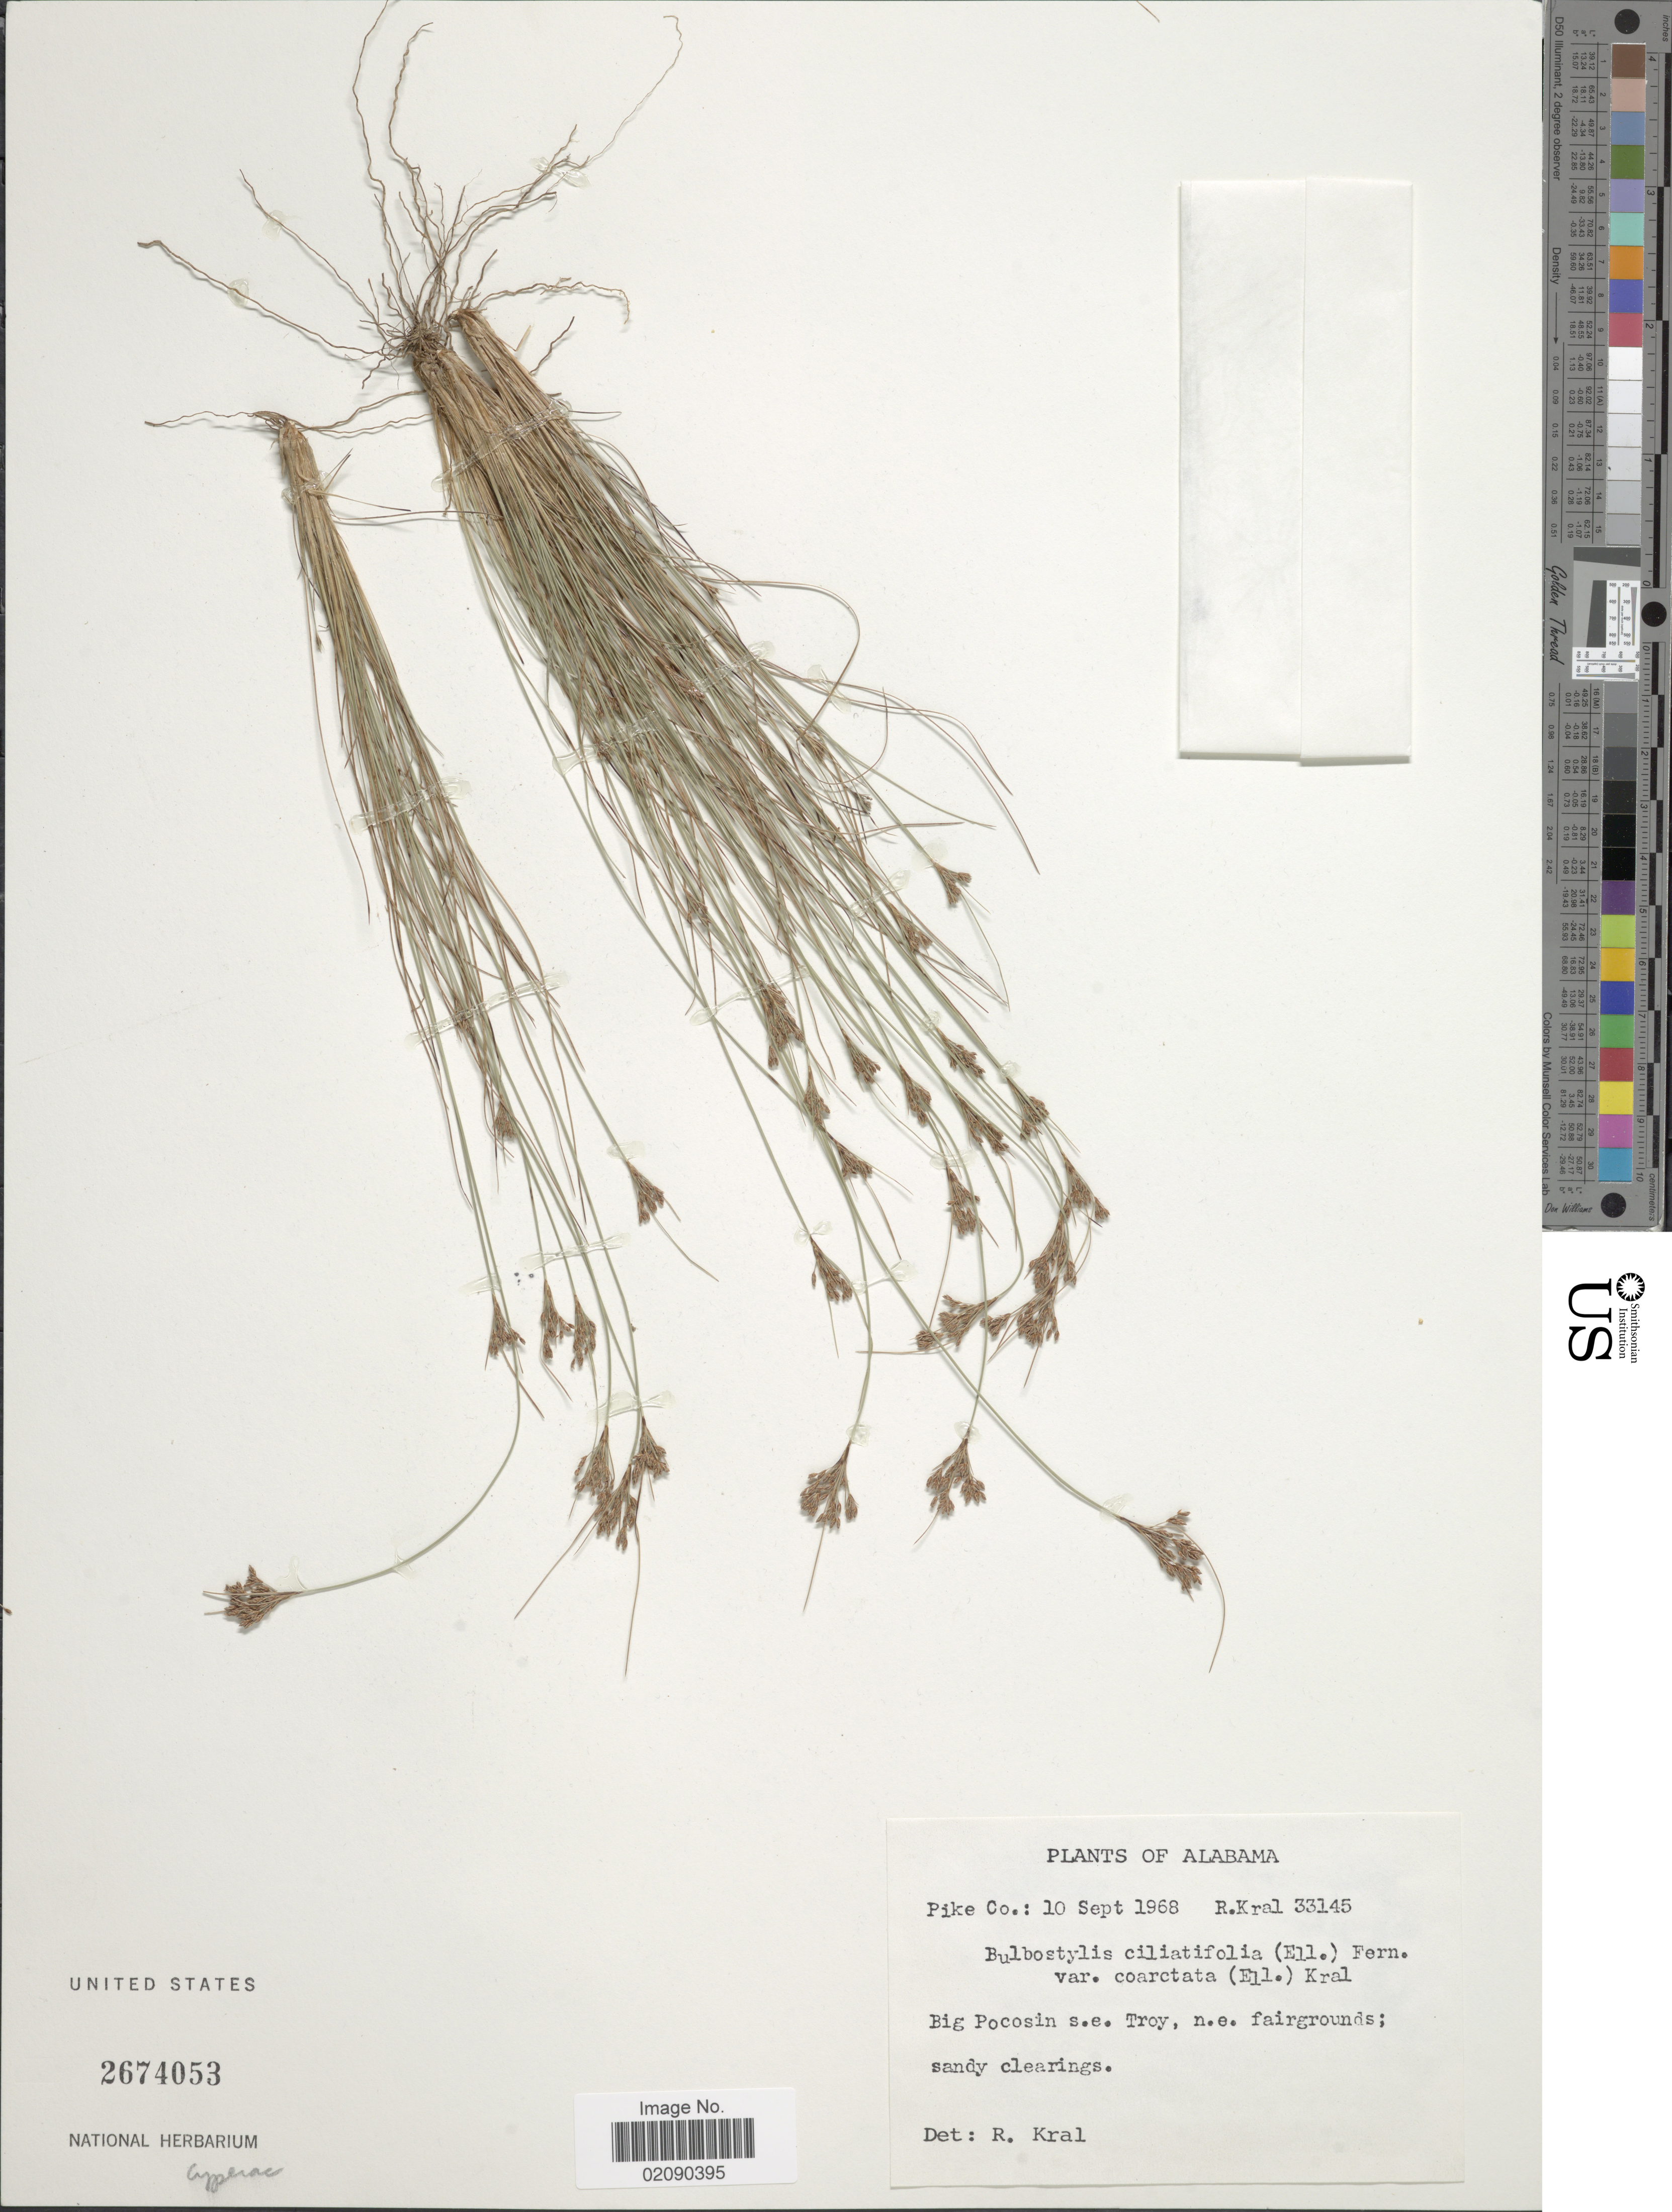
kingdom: Plantae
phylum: Tracheophyta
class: Liliopsida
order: Poales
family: Cyperaceae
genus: Bulbostylis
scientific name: Bulbostylis ciliatifolia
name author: (Elliott) Fernald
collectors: R. Kral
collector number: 33145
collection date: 1968-09-10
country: United States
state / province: Alabama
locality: Pike Co.: Big Pocosin s.e. Troy, n.e. fairgrounds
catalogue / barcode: US 2674053